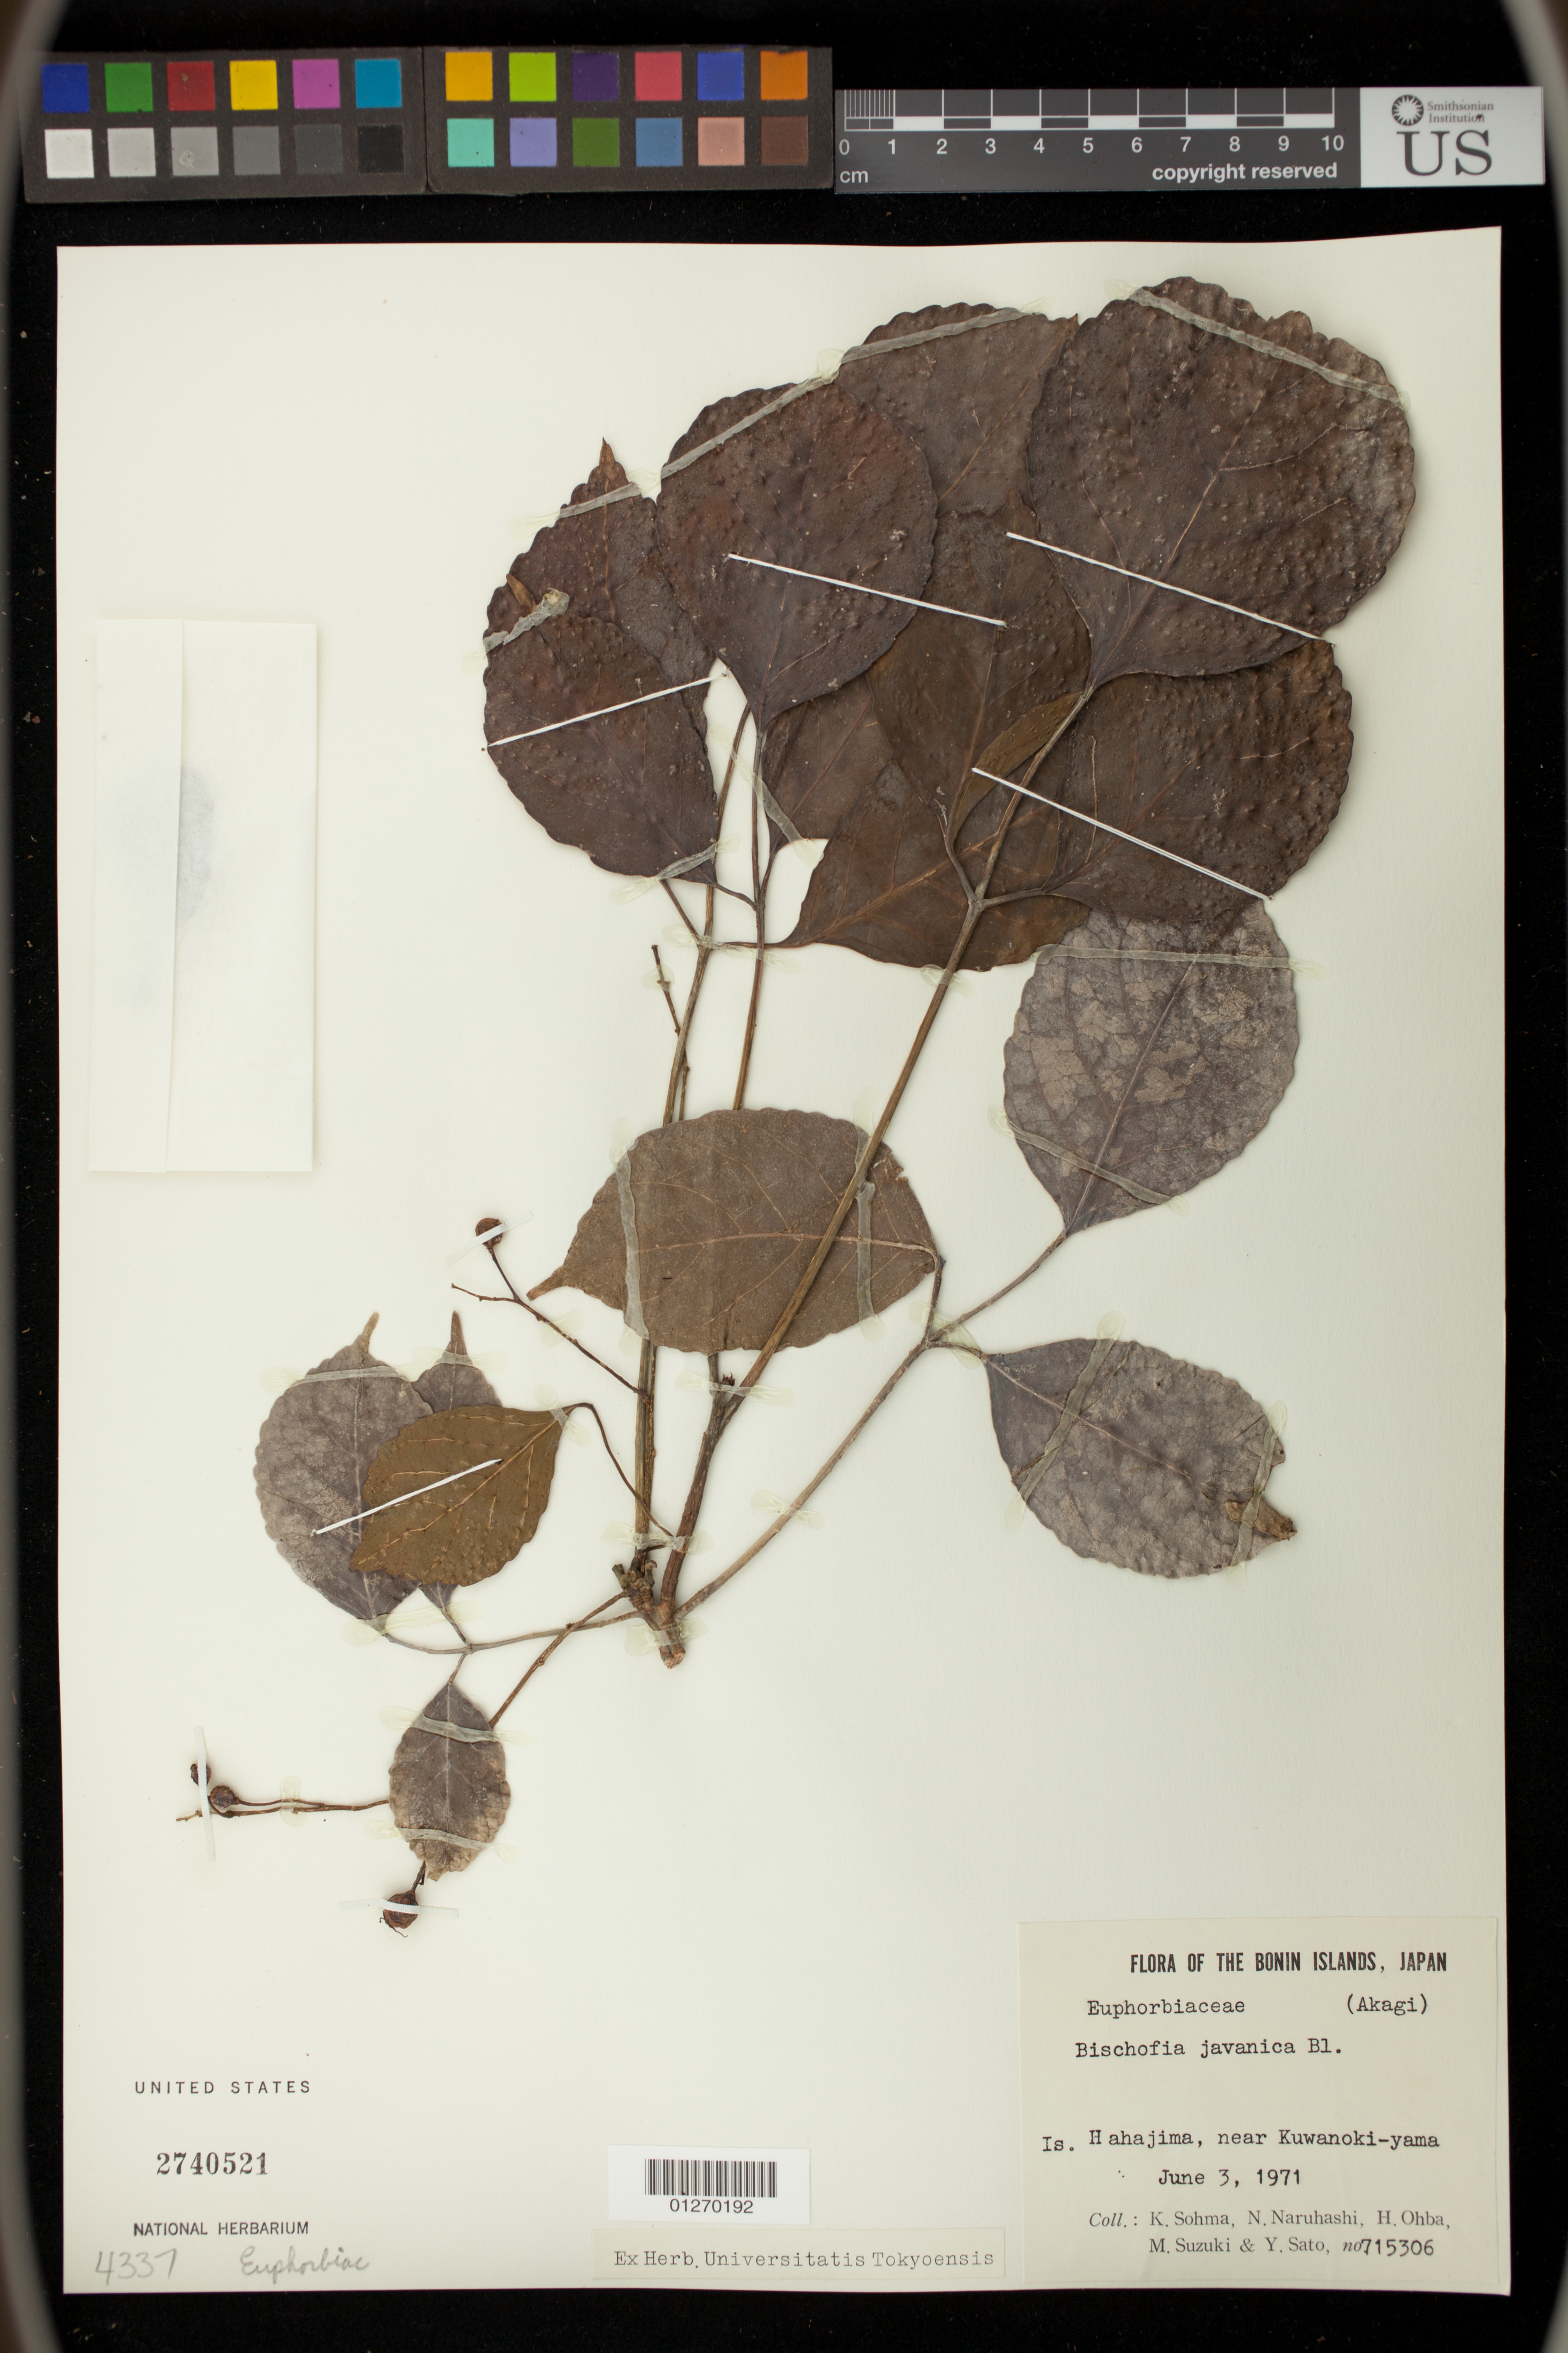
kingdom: Plantae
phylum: Tracheophyta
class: Magnoliopsida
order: Malpighiales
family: Phyllanthaceae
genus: Bischofia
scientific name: Bischofia javanica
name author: Blume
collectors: K. Sohma, N. Naruhashi, H. Ohba, M. Suzuki & Y. Sato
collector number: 715306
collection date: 1971-06-03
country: Japan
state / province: Tokyo, Federal City of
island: Bonin Islands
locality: Bonin Islands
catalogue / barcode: US 2740521